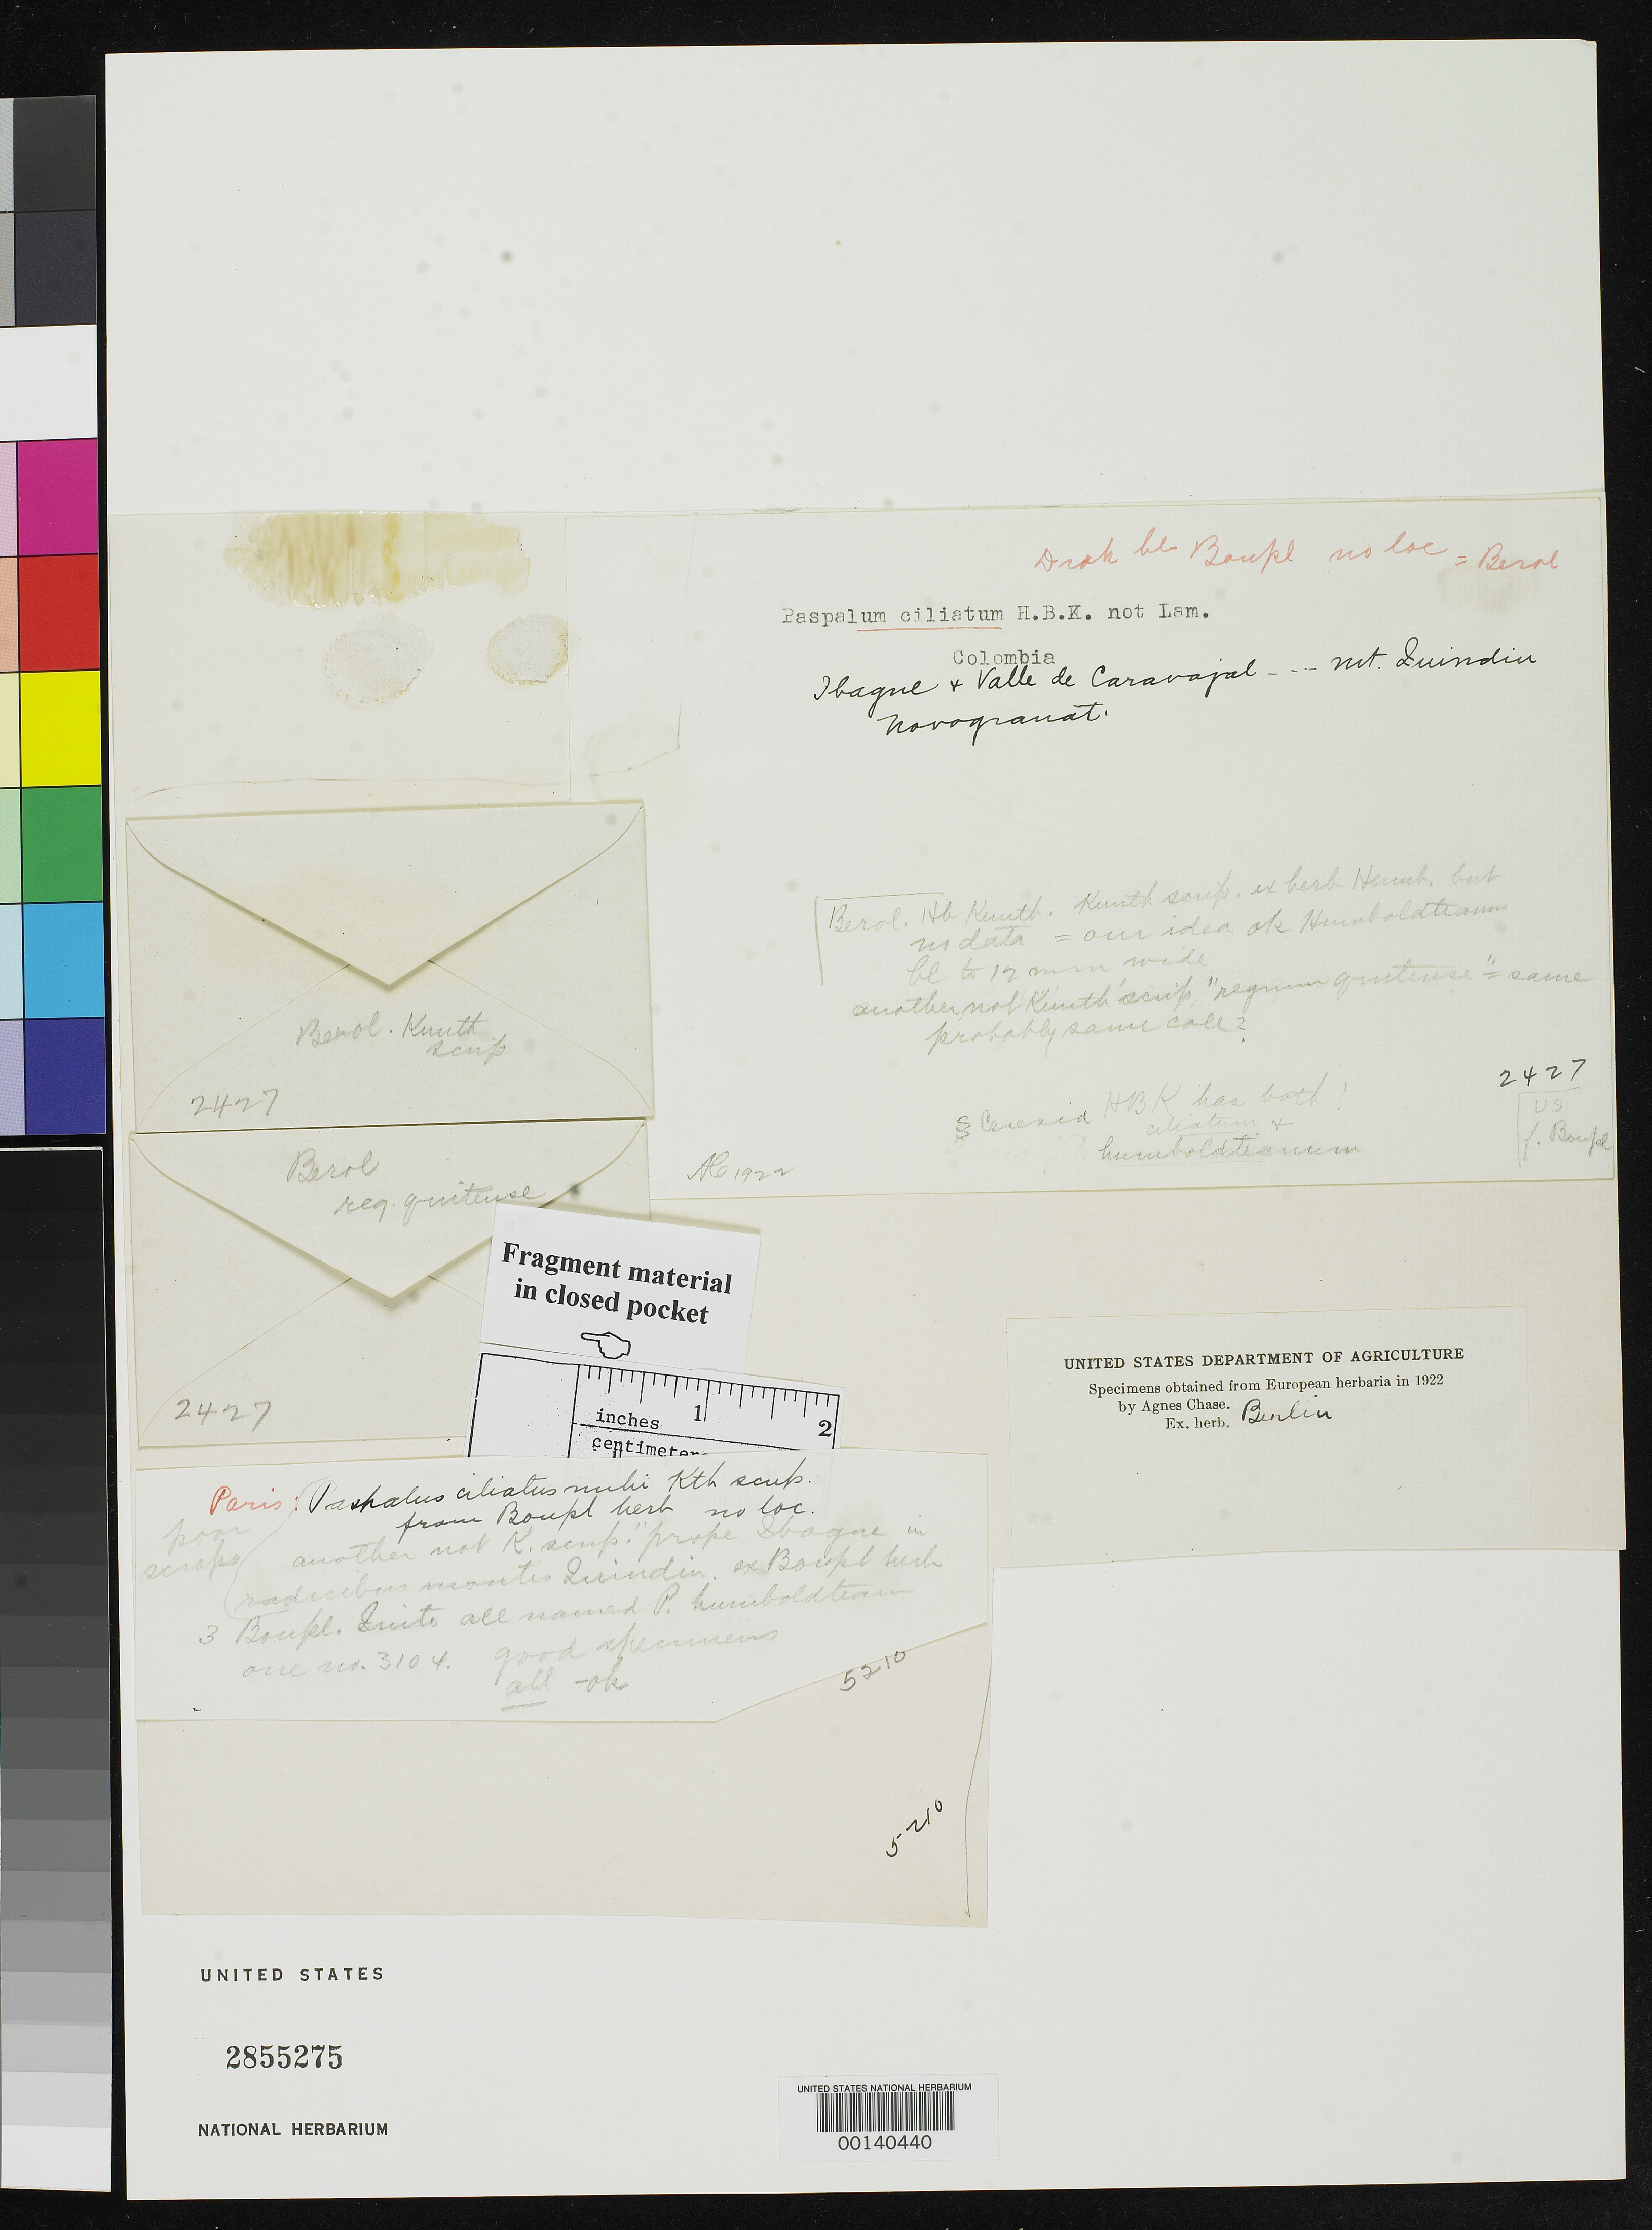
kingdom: Plantae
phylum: Tracheophyta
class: Liliopsida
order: Poales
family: Poaceae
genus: Paspalum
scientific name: Paspalum ciliatum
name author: Kunth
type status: Type Fragment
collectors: F. W. Humboldt & A. J. A. Bonpland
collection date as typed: Oct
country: Colombia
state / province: Tolima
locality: Near Ibague, Valle de Caravajal, Mt. Quindiu.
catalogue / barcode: US 2855275